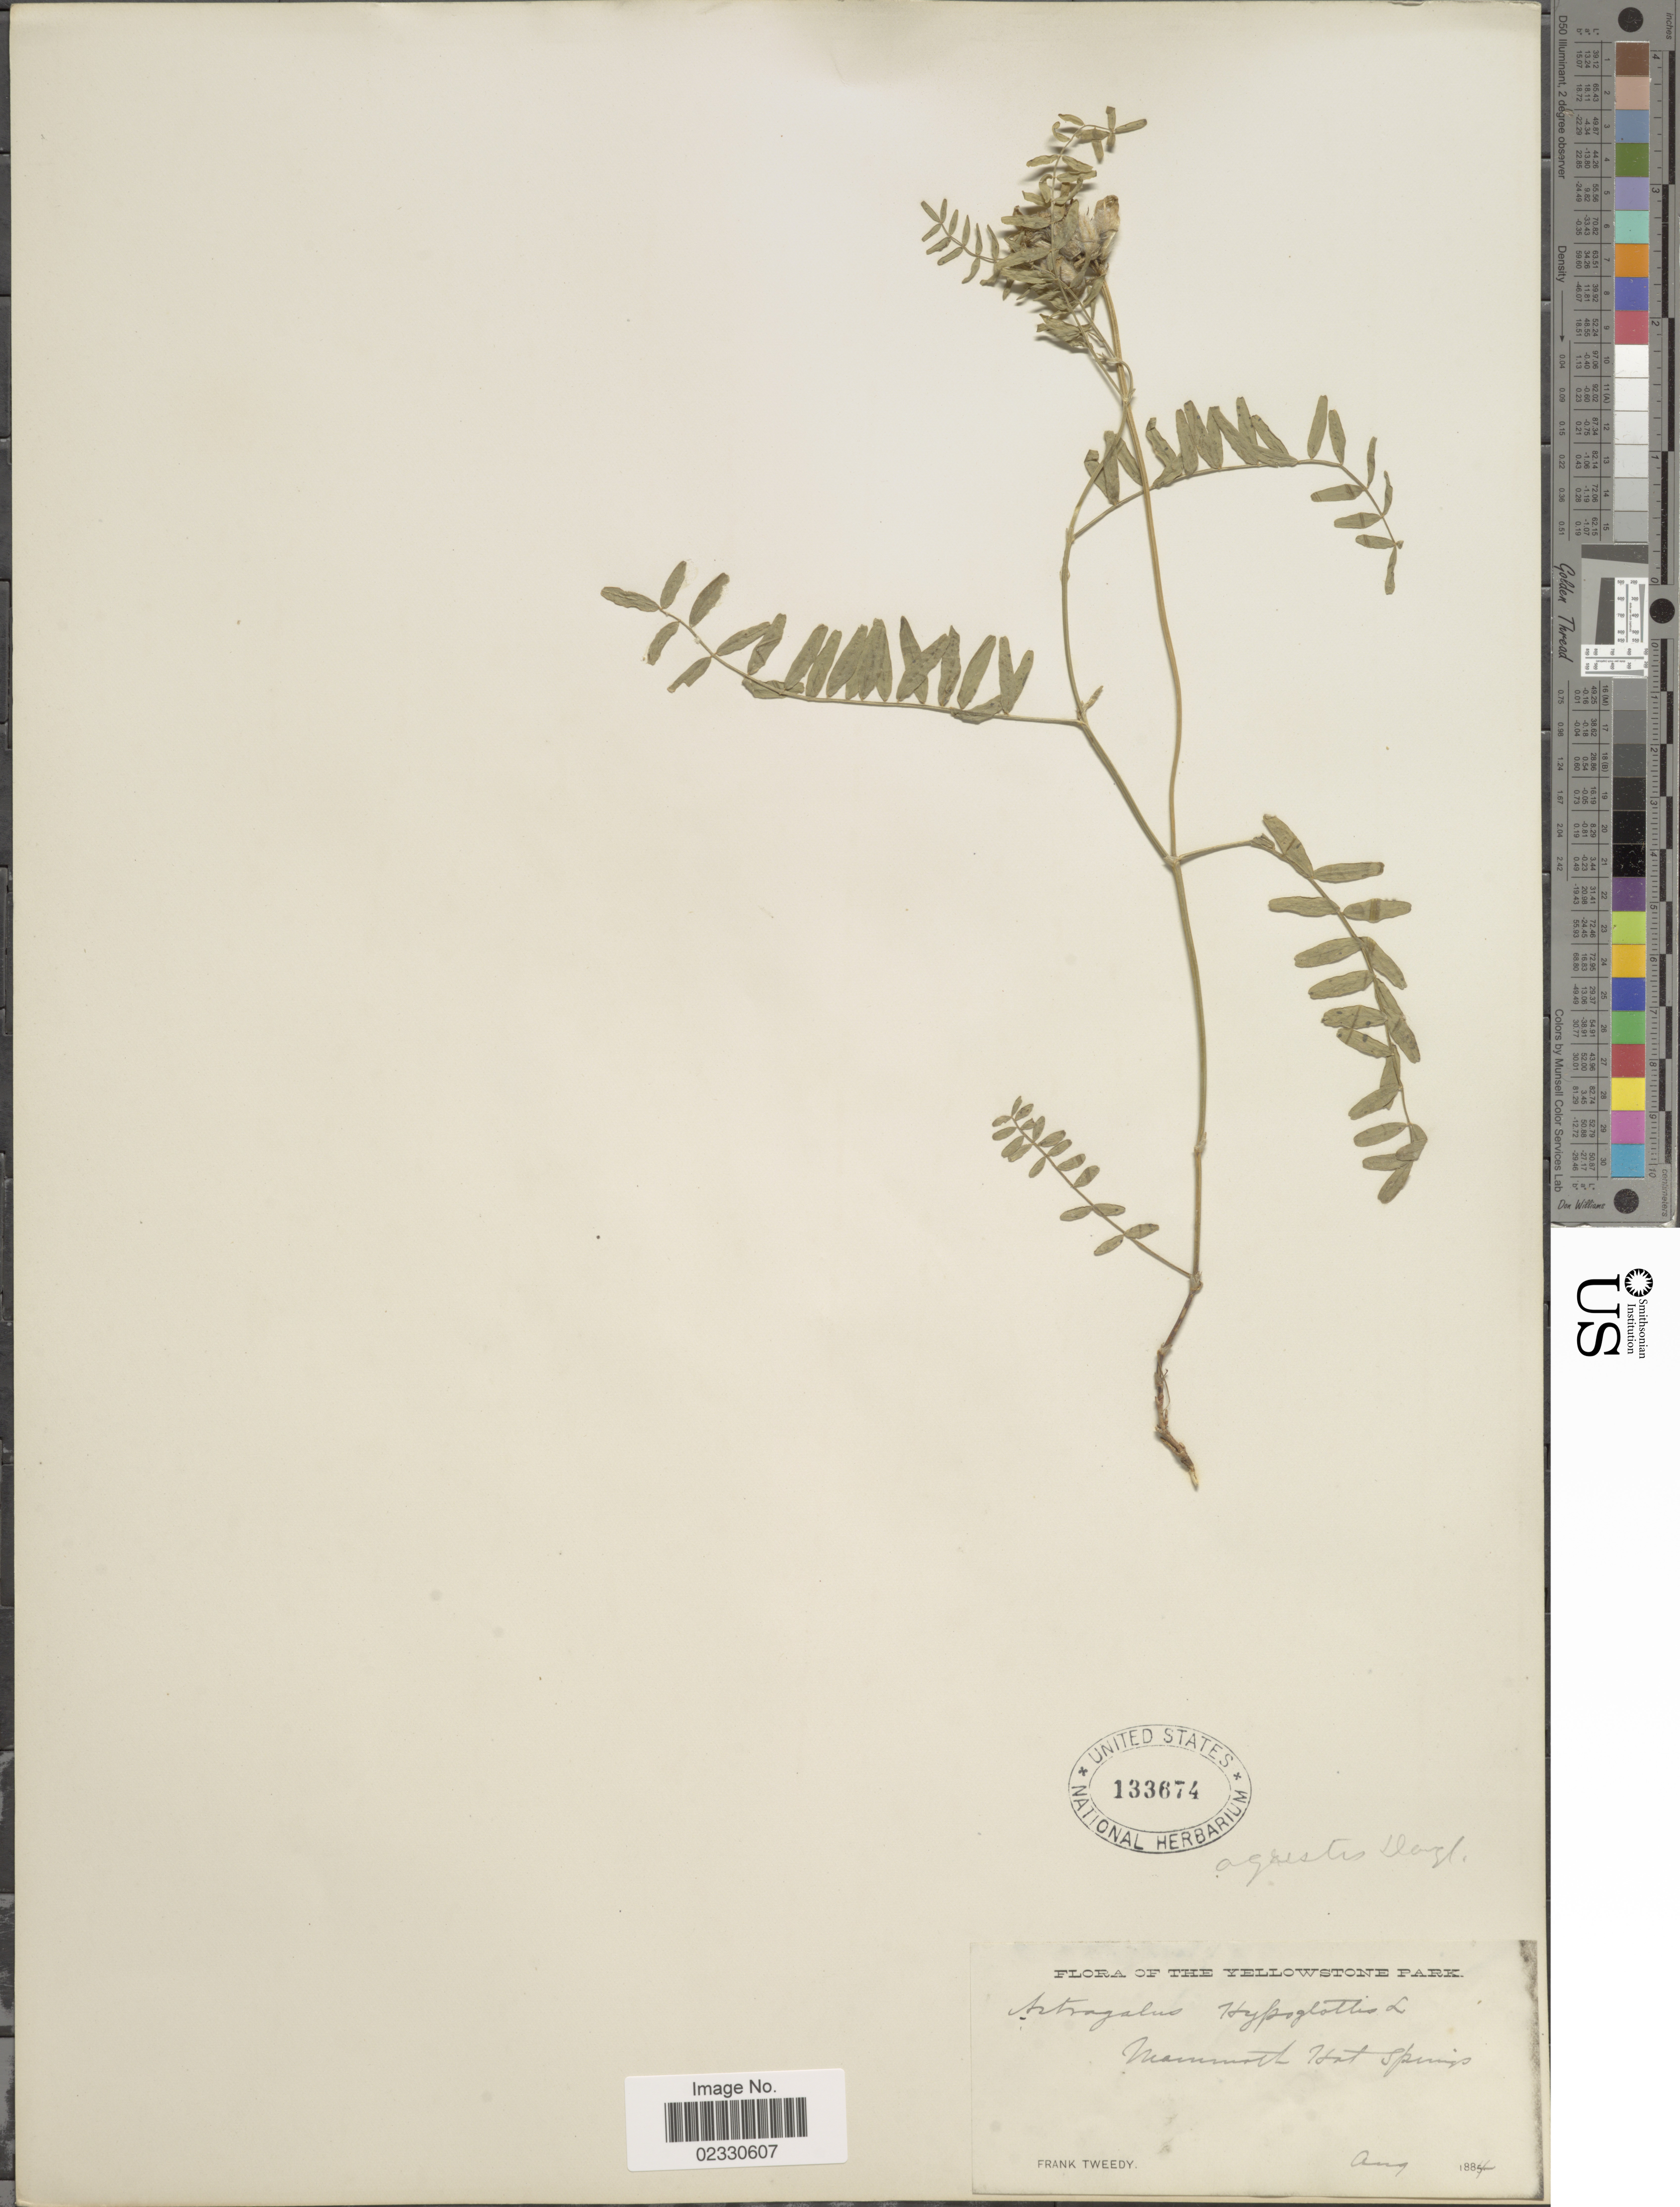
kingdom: Plantae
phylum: Tracheophyta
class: Magnoliopsida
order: Fabales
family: Fabaceae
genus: Astragalus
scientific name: Astragalus dasyglottis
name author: DC.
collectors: F. Tweedy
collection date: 1884-08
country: United States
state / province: Wyoming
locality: The Yellowstone Park, Mammoth Hot Springs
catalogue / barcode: US 133674